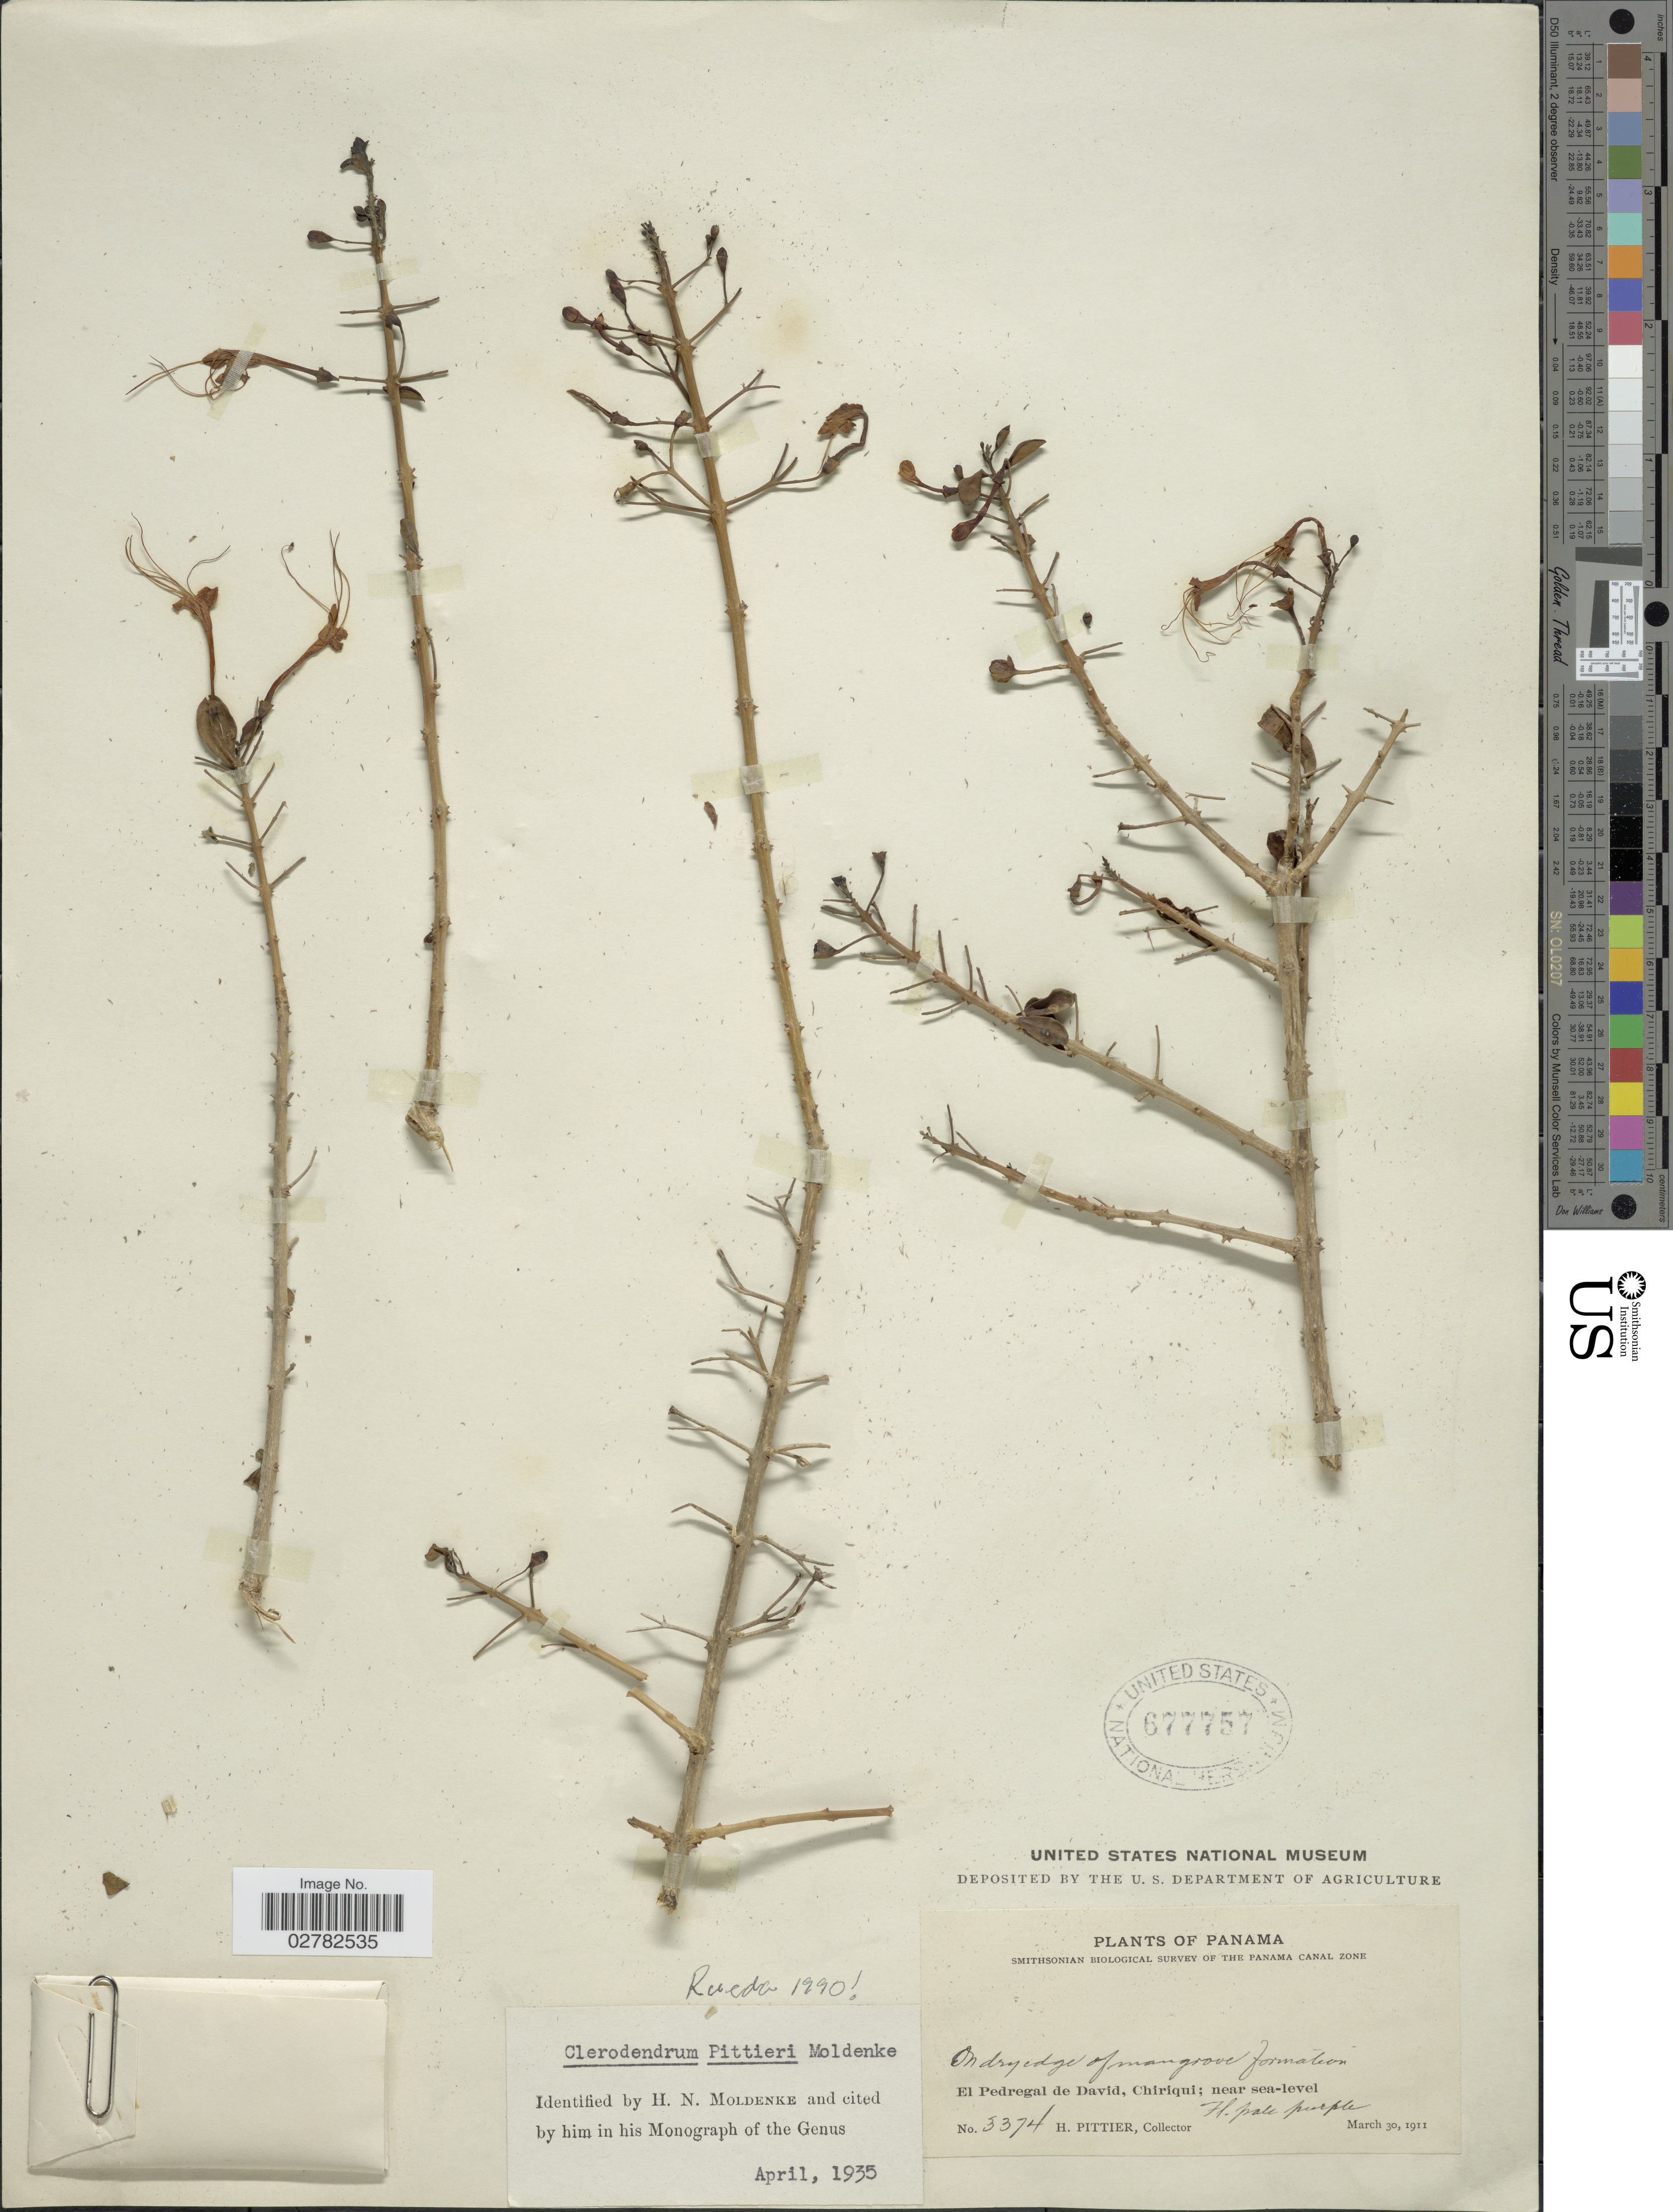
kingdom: Plantae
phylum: Tracheophyta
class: Magnoliopsida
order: Lamiales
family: Lamiaceae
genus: Clerodendrum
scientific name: Clerodendrum pittieri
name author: Moldenke ex Standl.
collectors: H. F. Pittier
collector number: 3374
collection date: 1911-03-30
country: Panama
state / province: Chiriqui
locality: The Panama Canal Zone. El Pedregal de David.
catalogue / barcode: US 677757